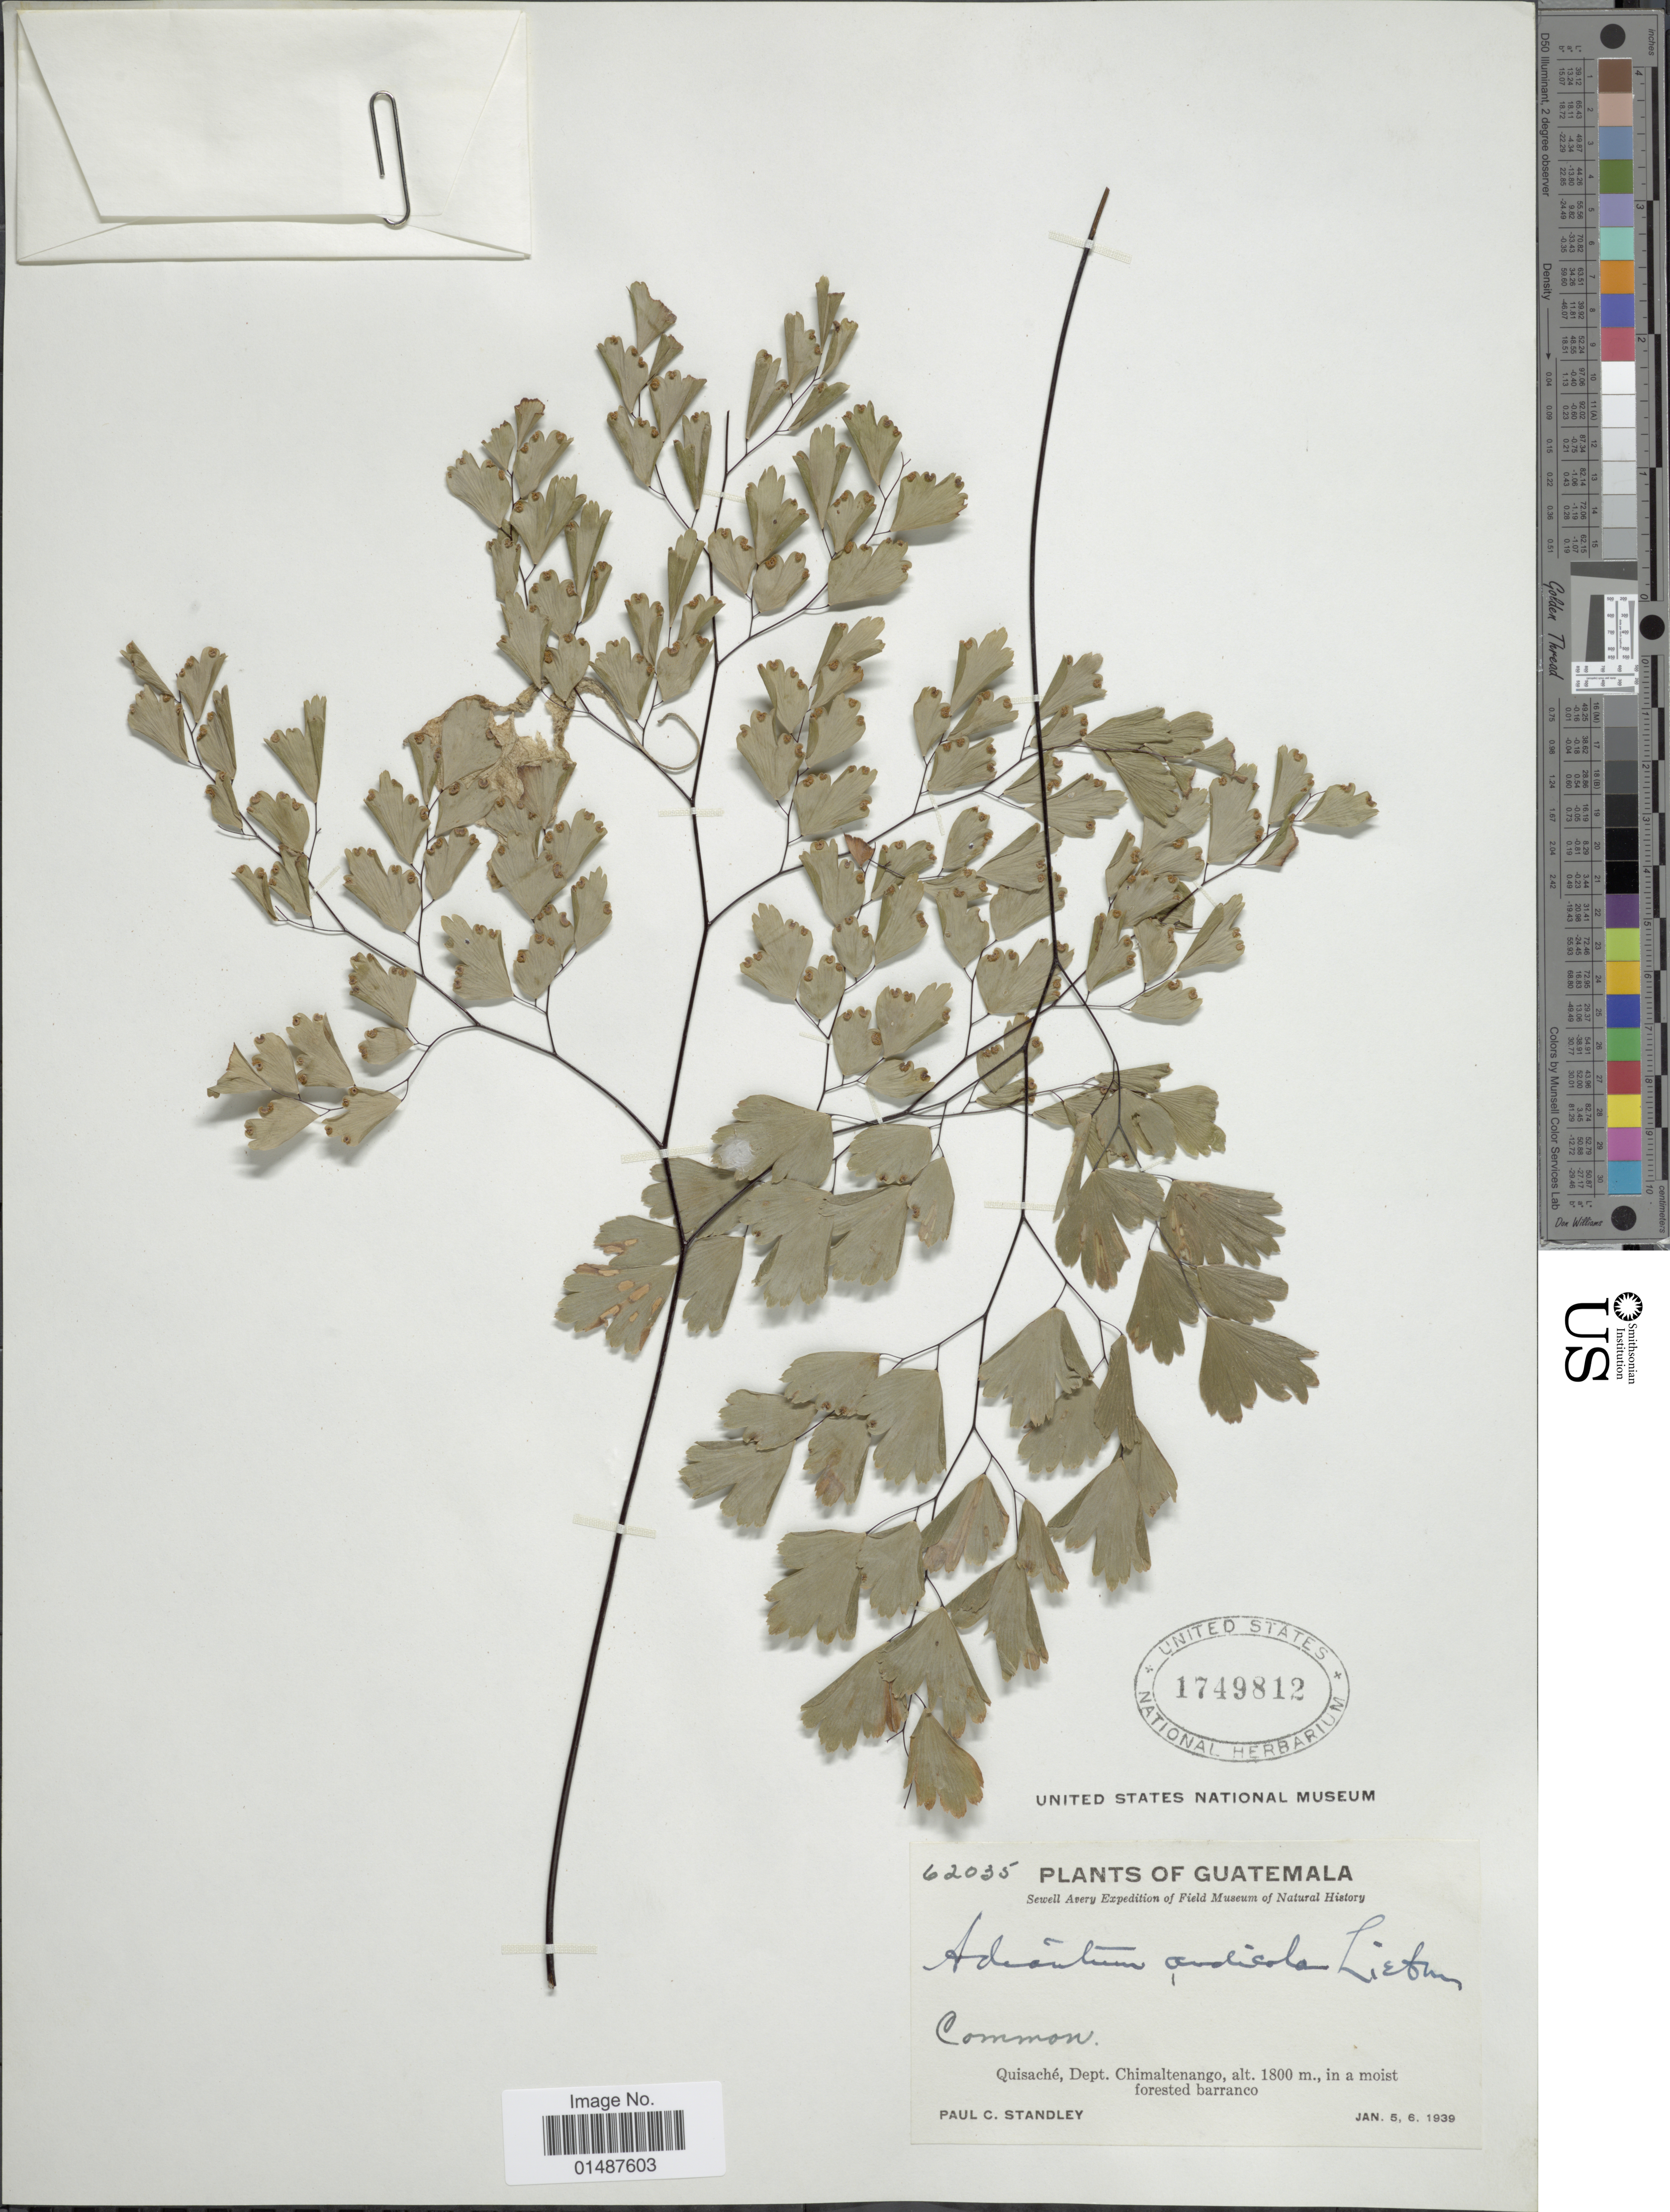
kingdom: Plantae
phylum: Tracheophyta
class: Polypodiopsida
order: Polypodiales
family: Pteridaceae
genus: Adiantum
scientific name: Adiantum andicola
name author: Liebm.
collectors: P. C. Standley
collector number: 62035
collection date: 1939-01-05/1939-01-06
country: Guatemala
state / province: Chimaltenango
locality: Quisache, in a moist forested barranco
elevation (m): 1800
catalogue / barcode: US 1749812